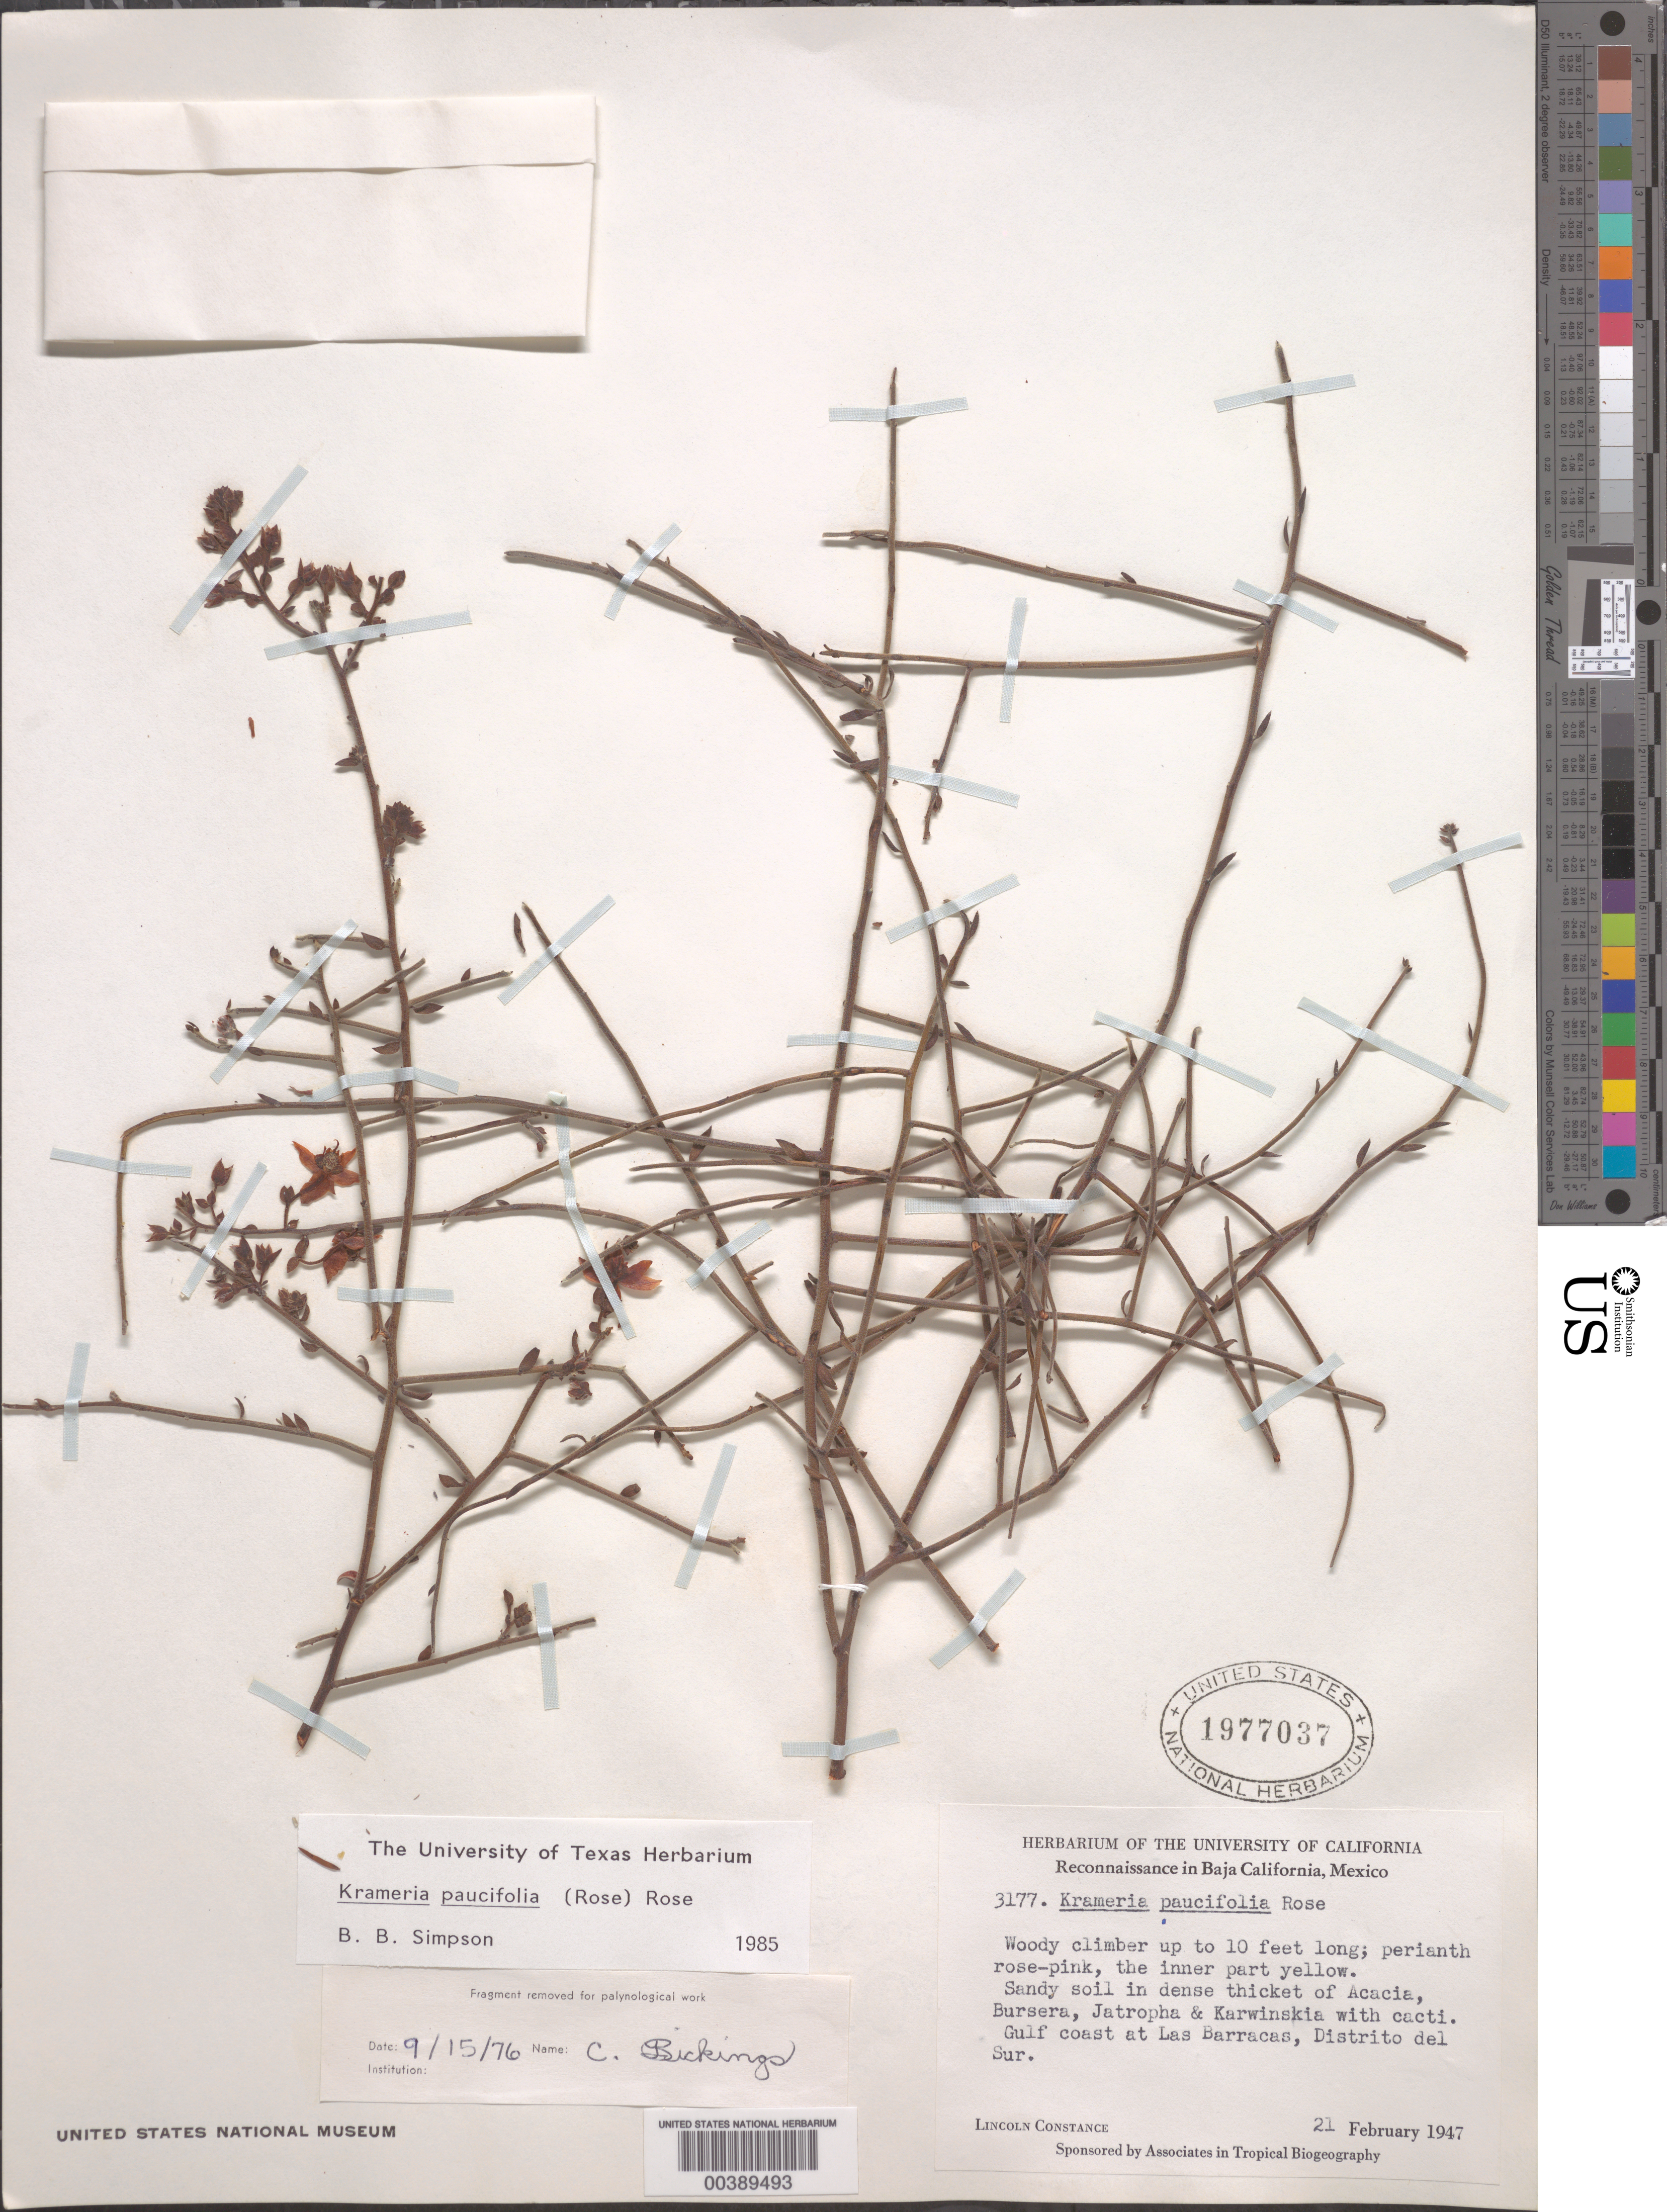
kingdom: Plantae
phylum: Tracheophyta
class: Magnoliopsida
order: Zygophyllales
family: Krameriaceae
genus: Krameria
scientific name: Krameria paucifolia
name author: (Rose) Rose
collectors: L. Constance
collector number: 3177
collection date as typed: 21 Feb 1947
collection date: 1947-02-21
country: Mexico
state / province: Baja California Sur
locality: Gulf coast at Las Barracas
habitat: Sandy soil in dense thicket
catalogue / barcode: US 1977037